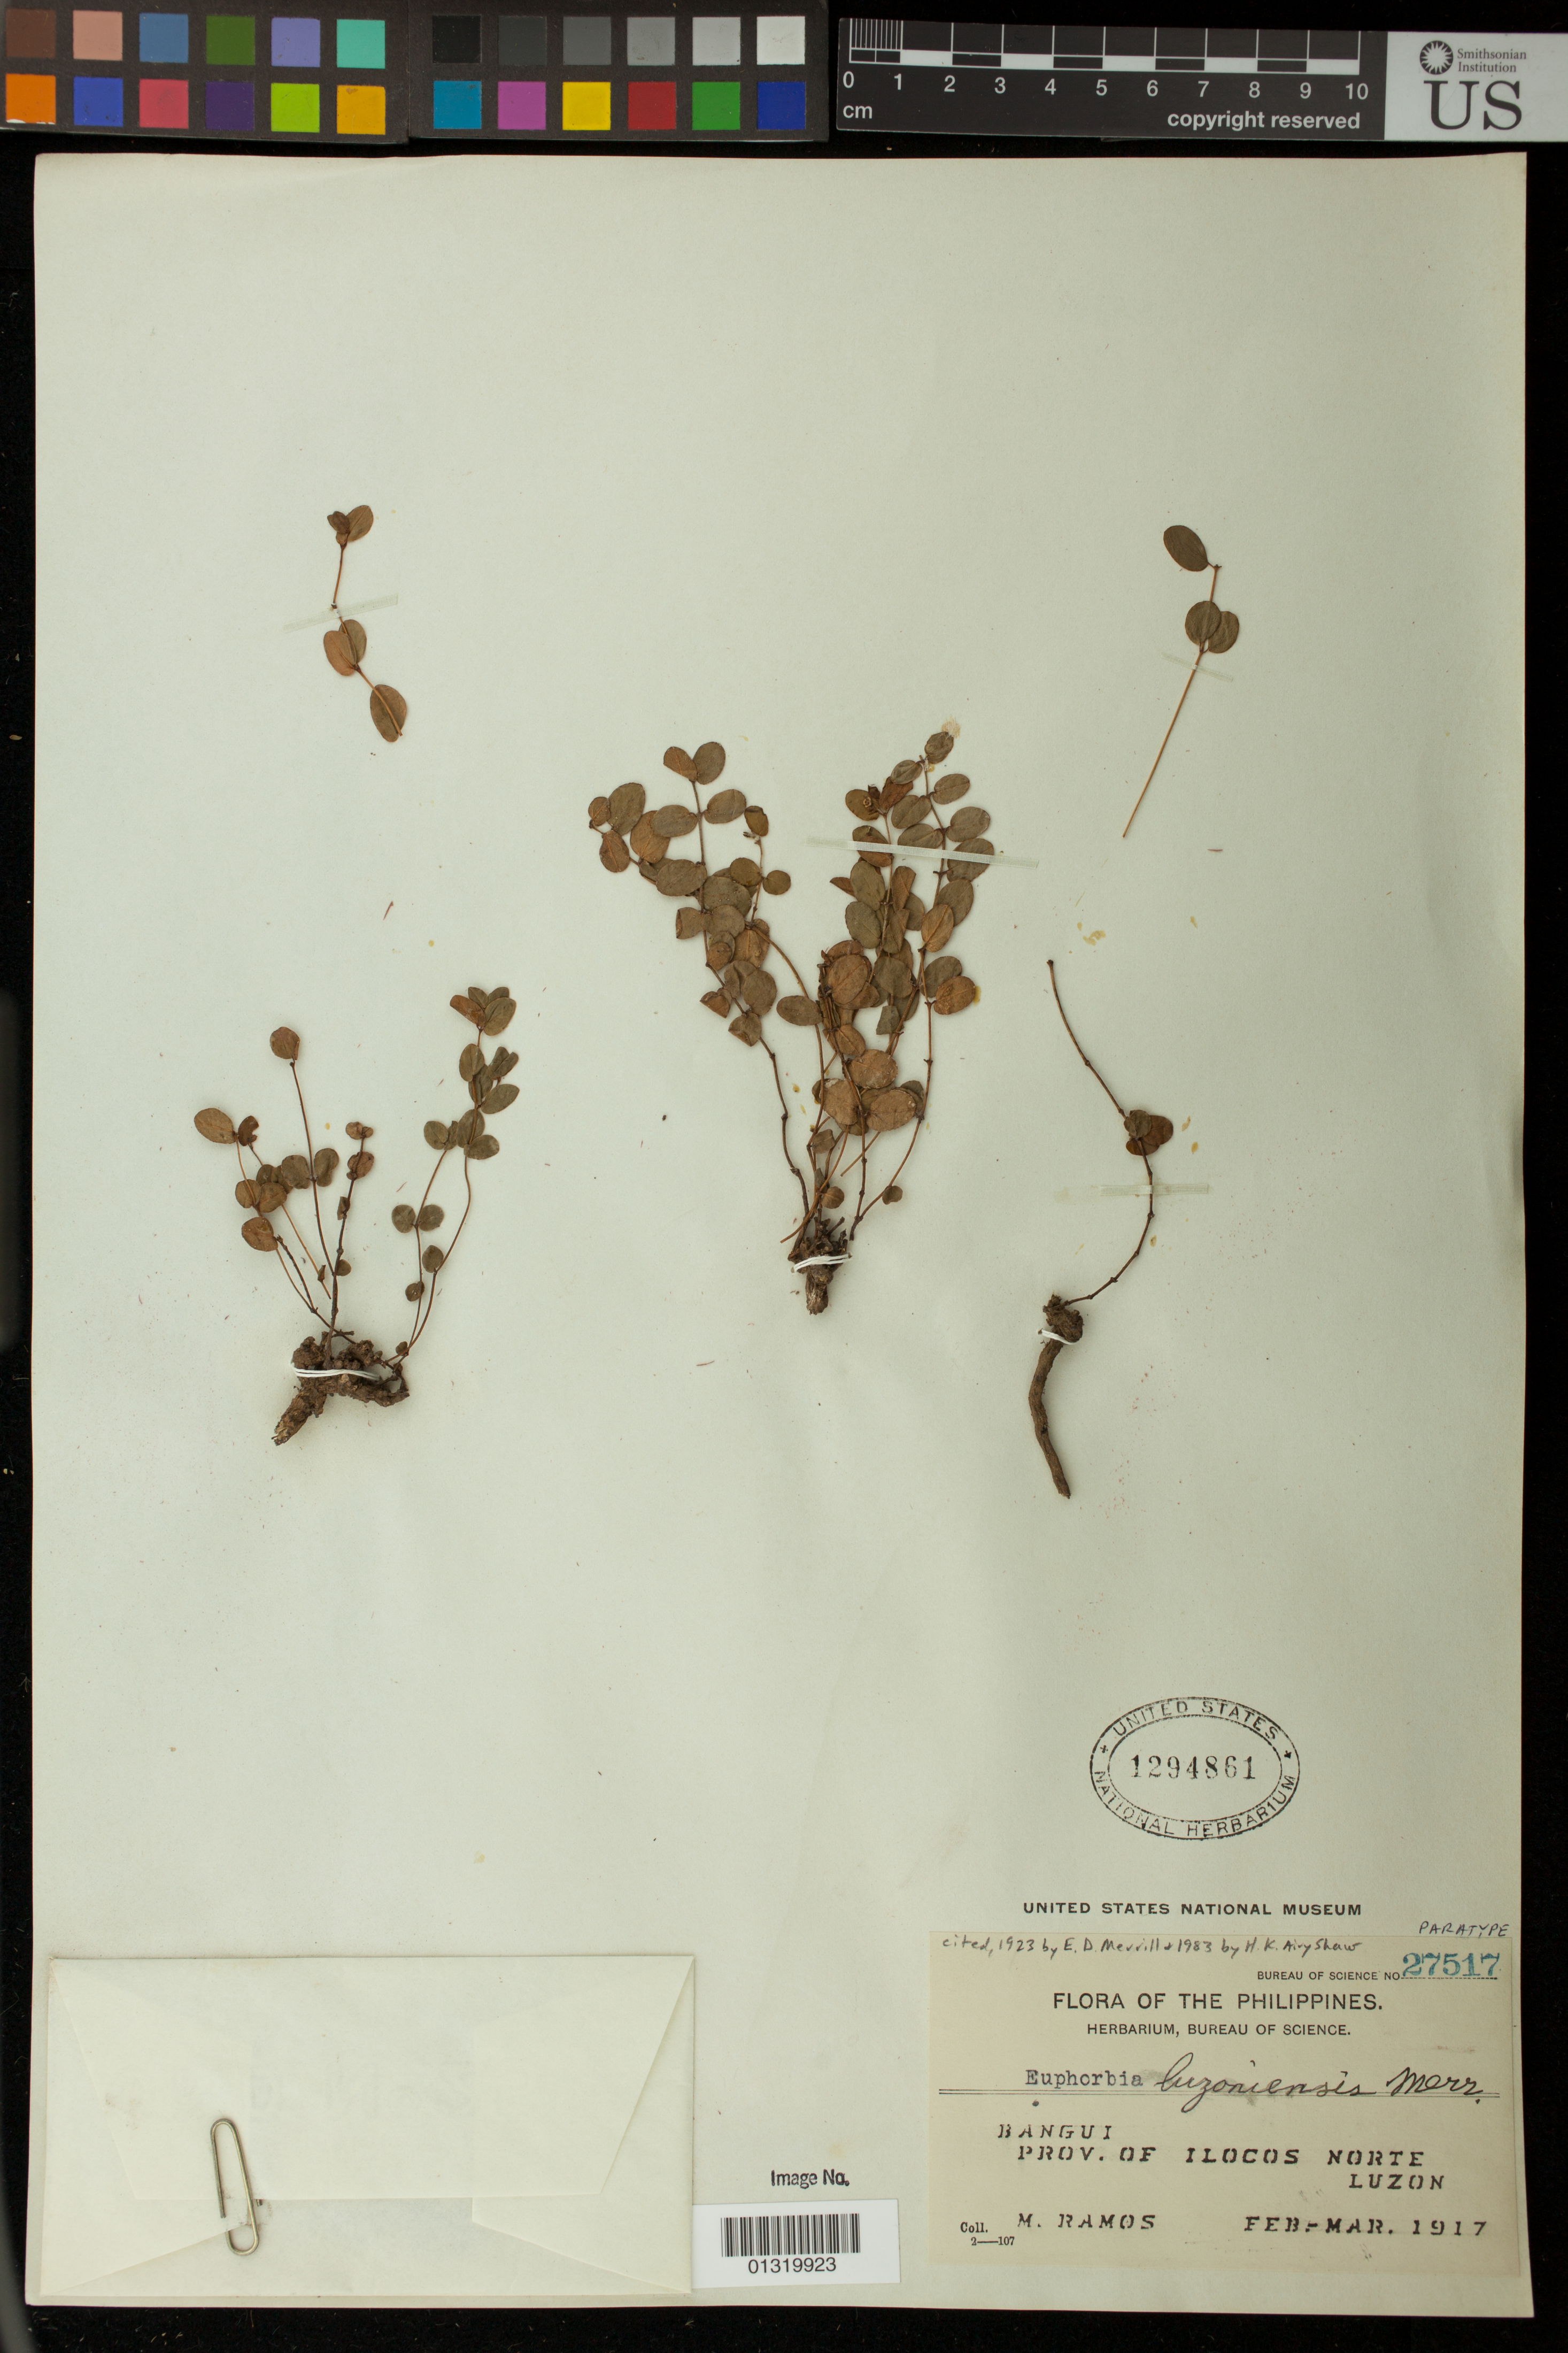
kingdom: Plantae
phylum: Tracheophyta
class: Magnoliopsida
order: Malpighiales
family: Euphorbiaceae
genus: Euphorbia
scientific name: Euphorbia luzoniensis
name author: Merr.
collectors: M. Ramos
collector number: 27517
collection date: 1917-02/1917-03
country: Philippines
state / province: Ilocos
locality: Bangui; Prov. of Ilocos Norte; Luzon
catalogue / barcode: US 1294861